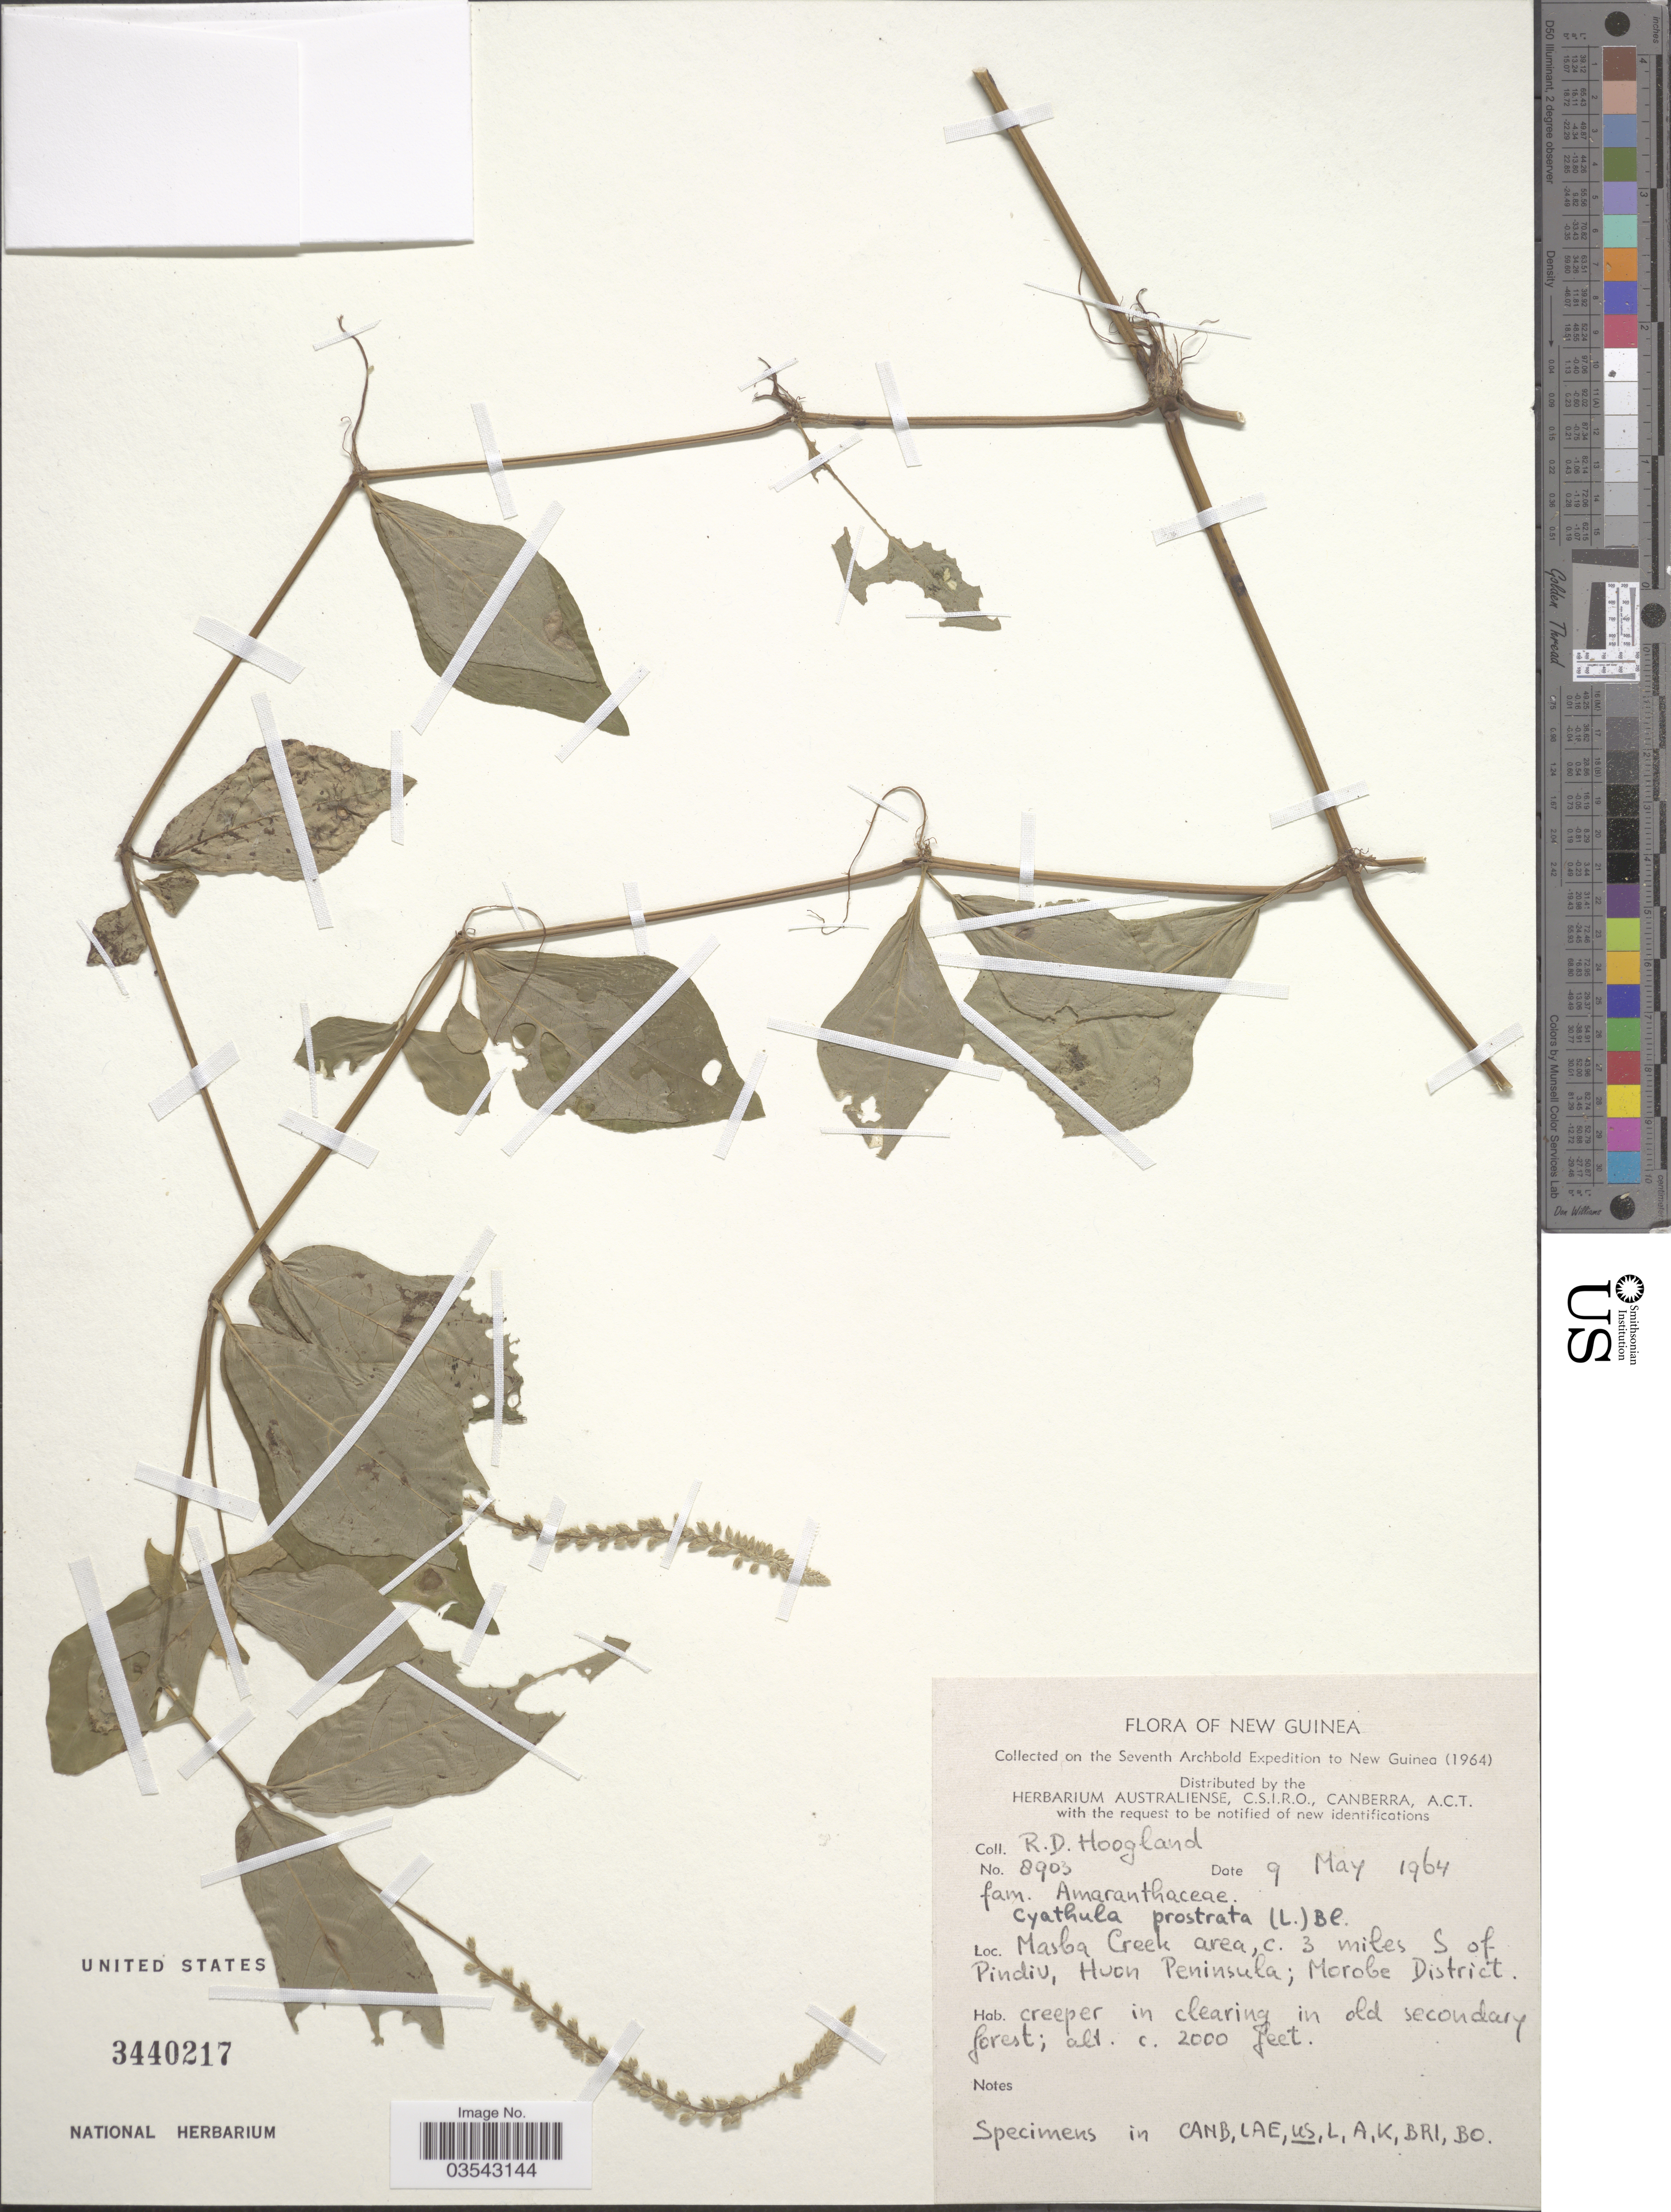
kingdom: Plantae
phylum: Tracheophyta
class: Magnoliopsida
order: Caryophyllales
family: Amaranthaceae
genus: Cyathula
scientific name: Cyathula sp.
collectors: R. D. Hoogland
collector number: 8903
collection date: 1964-05-09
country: Papua New Guinea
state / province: Morobe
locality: New Guinea. Masba Creek area, c. 3 miles S of Pindiu, Huon Peninsula; Morobe District.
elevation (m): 610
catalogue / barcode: US 3440217